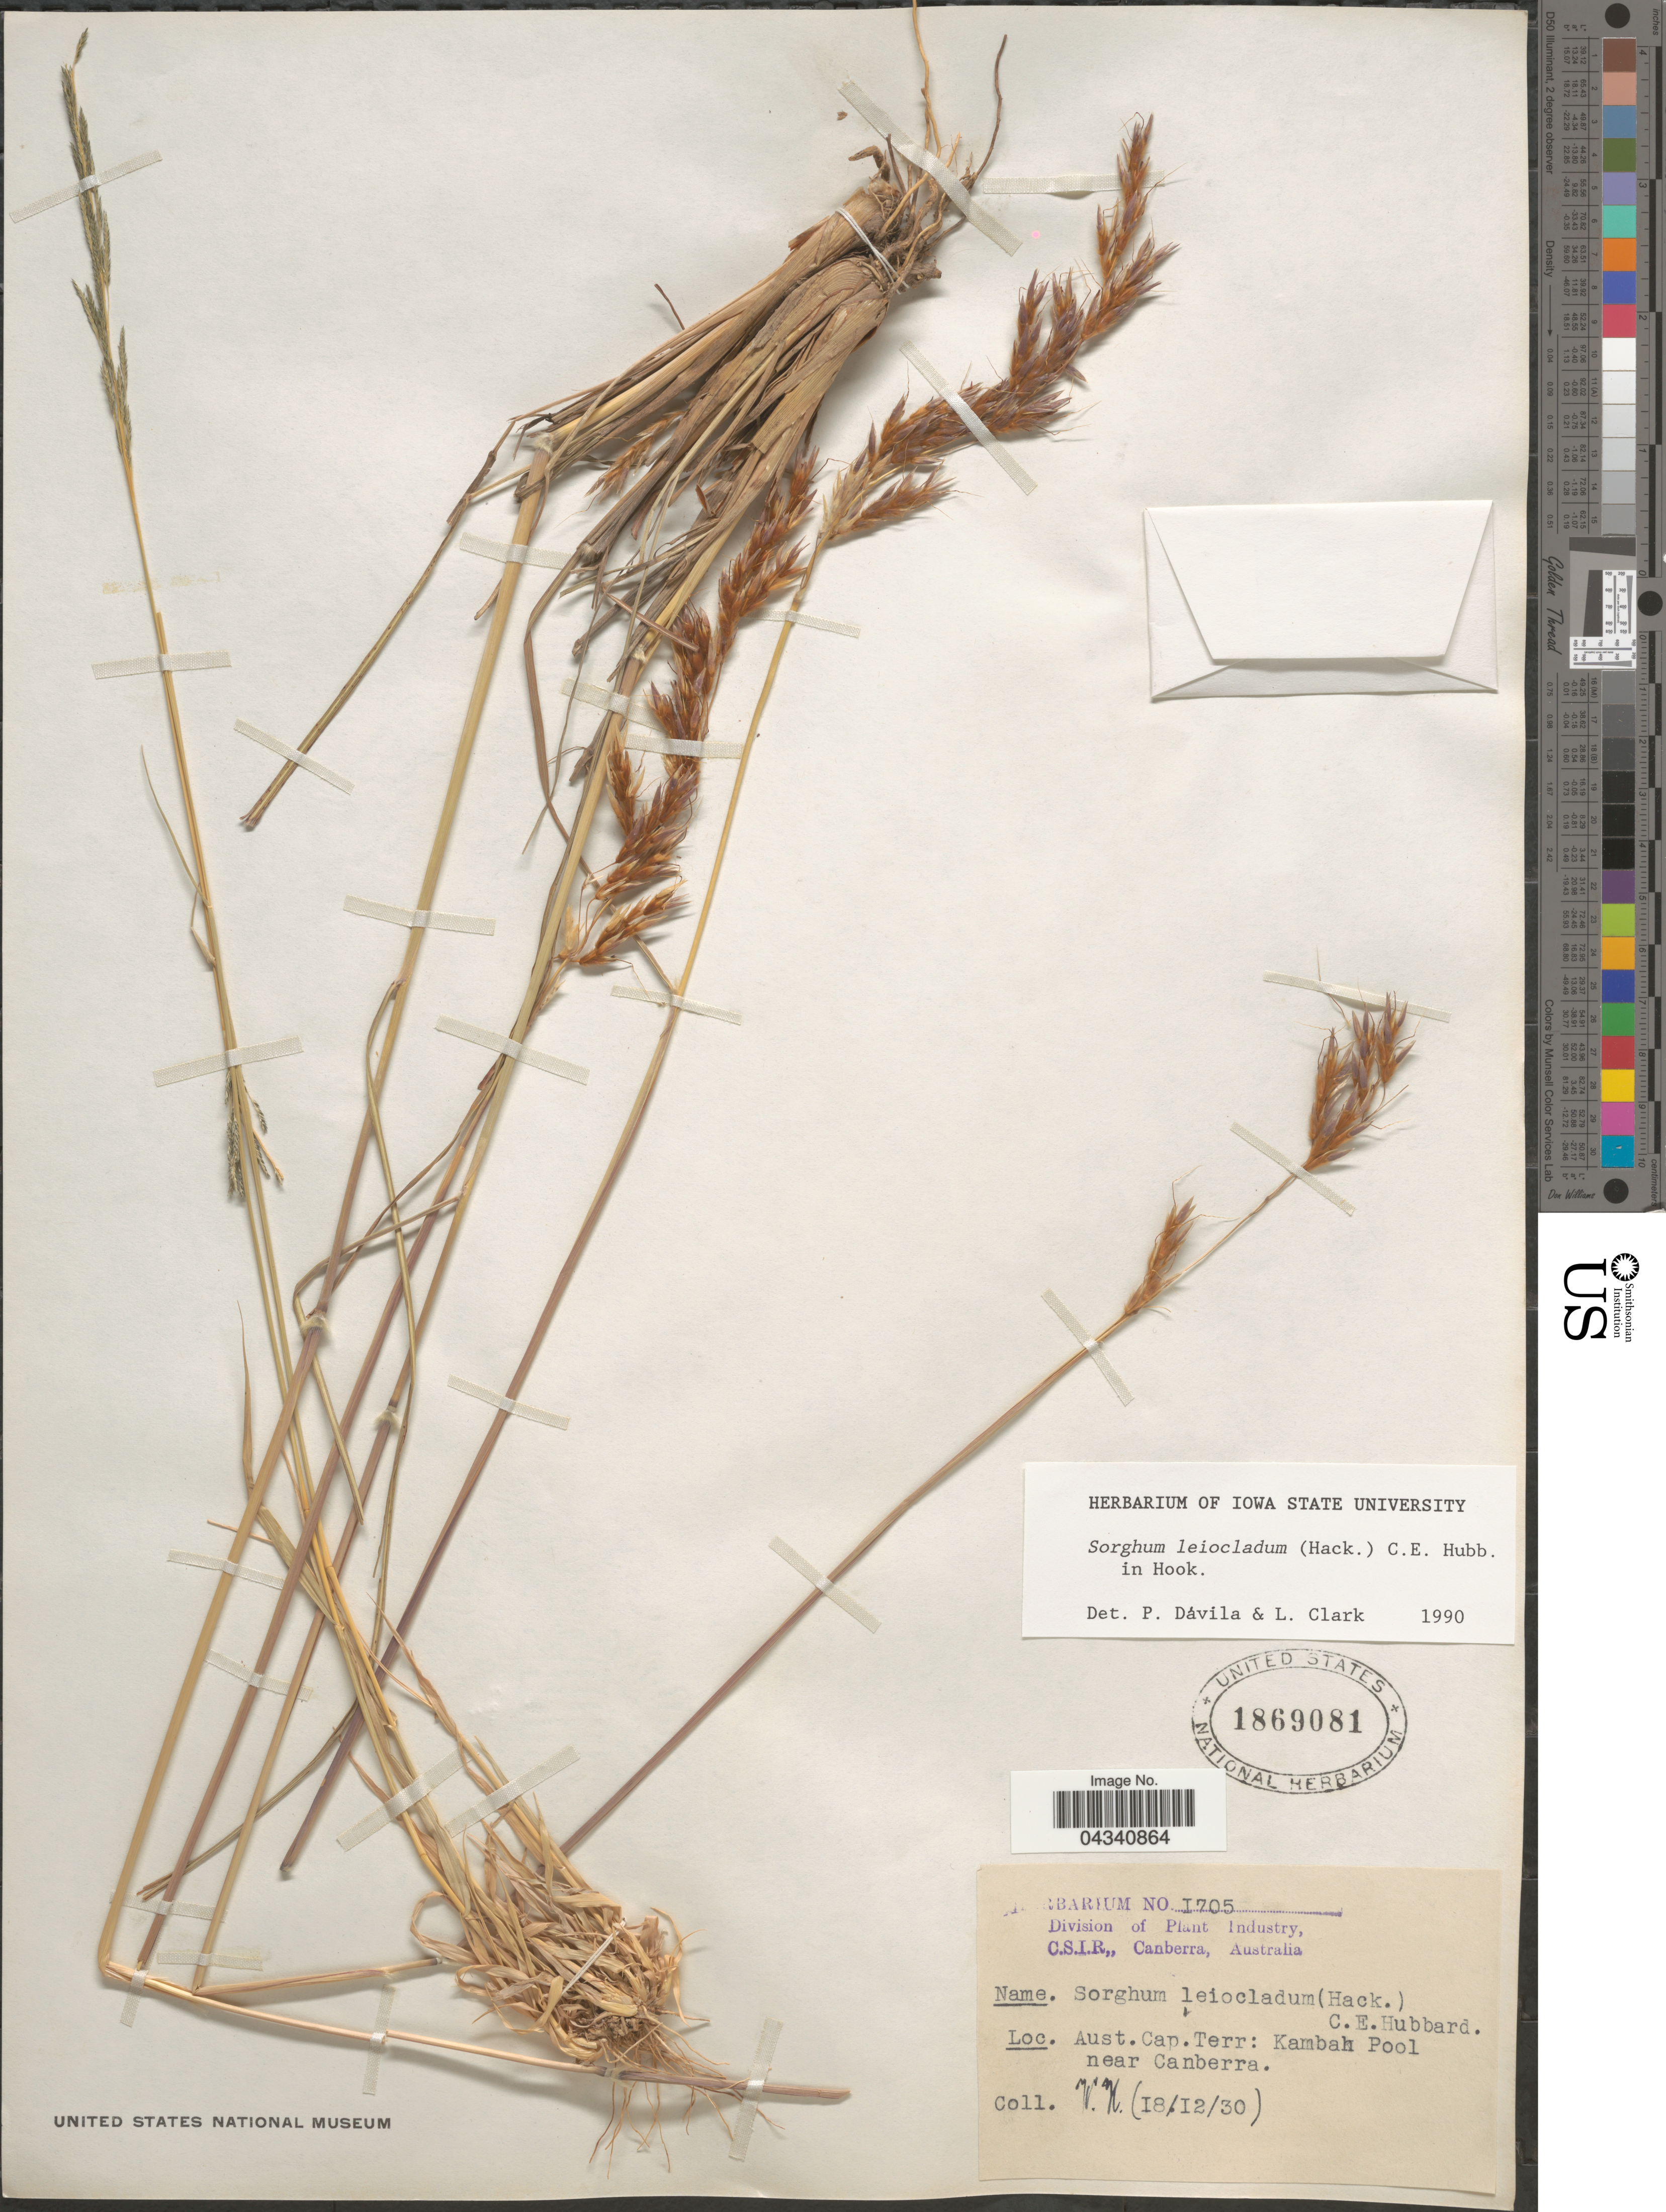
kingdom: Plantae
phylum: Tracheophyta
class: Liliopsida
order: Poales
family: Poaceae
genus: Sorghum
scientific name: Sorghum leiocladum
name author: (J. Hack.) C.E. Hubb.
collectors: W. K.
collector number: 1705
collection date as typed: Transcribed d/m/y: 18/12/30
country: Australia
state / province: Australian Capital Territory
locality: Aust. Cap. Terr: Kambah Pool near Canberra.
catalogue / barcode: US 1869081